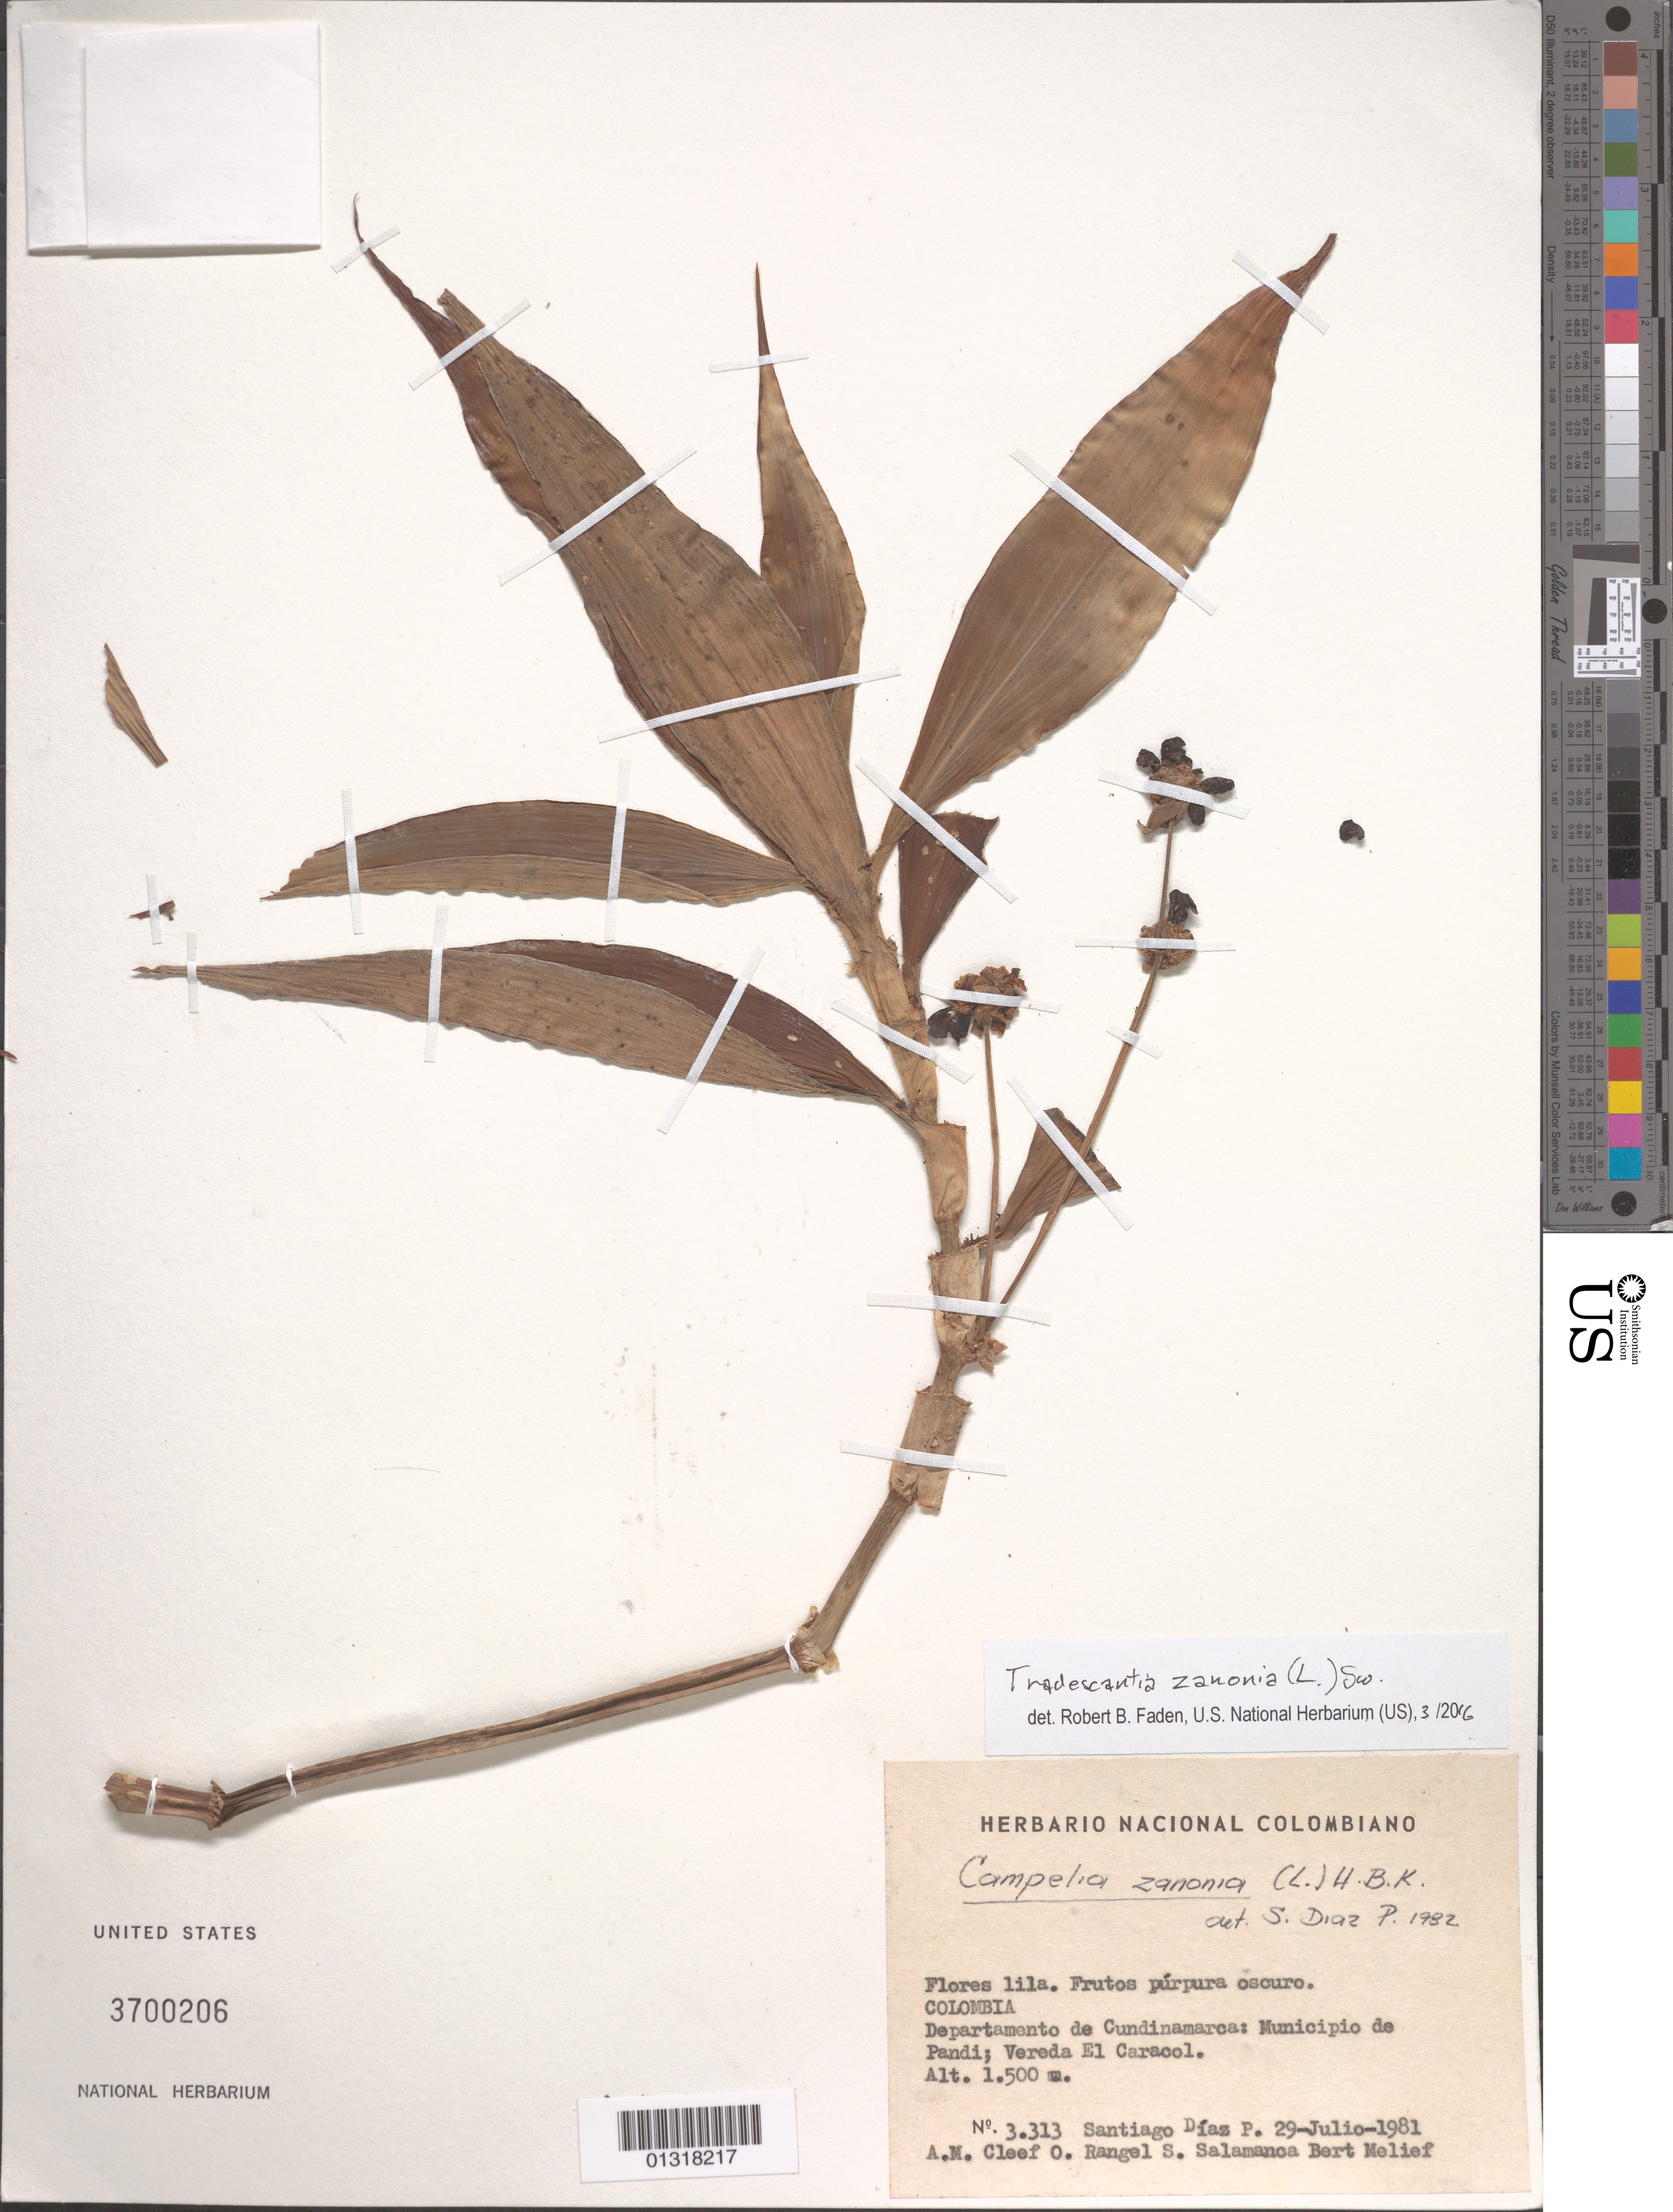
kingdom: Plantae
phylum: Tracheophyta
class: Liliopsida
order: Commelinales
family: Commelinaceae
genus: Tradescantia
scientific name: Tradescantia zanonia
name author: (L.) Sw.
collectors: S. Díaz Píedrahíta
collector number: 3.313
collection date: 1981-07-29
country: Colombia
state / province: Cundinamarca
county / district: Pandi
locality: Vereda El Caracol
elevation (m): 1500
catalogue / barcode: US 3700206